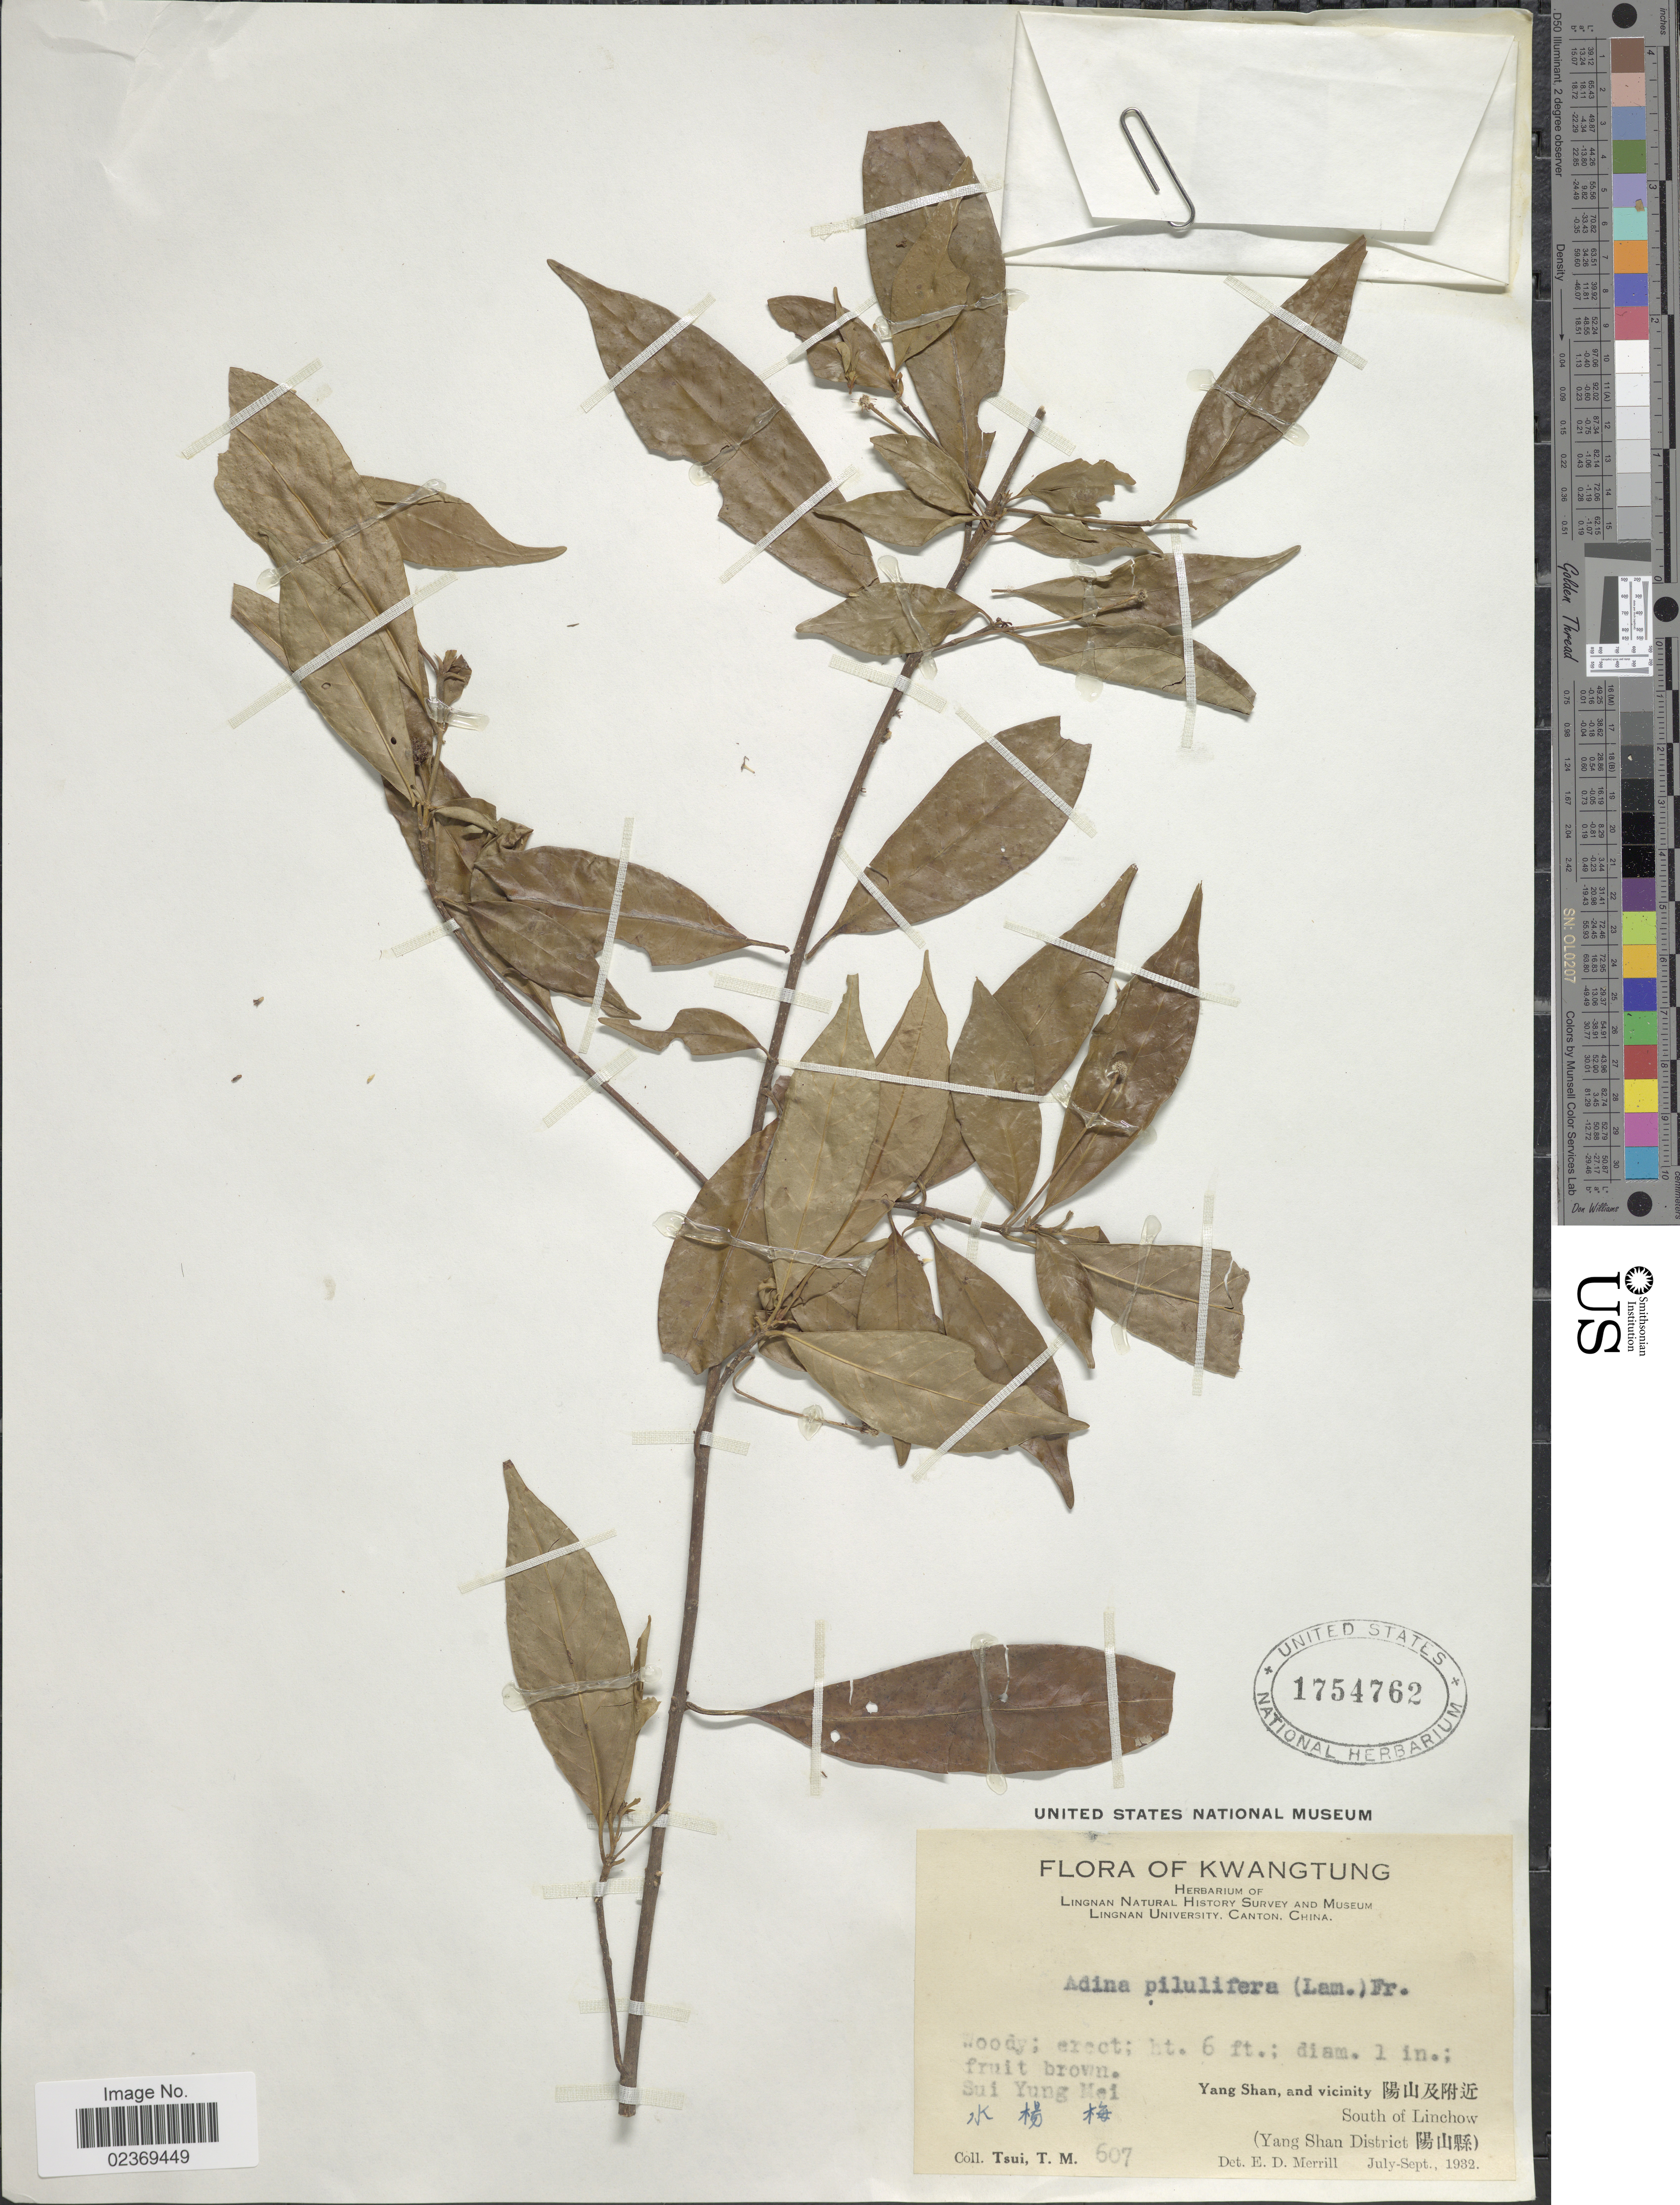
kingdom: Plantae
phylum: Tracheophyta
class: Magnoliopsida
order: Gentianales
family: Rubiaceae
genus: Adina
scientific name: Adina pilulifera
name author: (Lam.) Franch. & Drake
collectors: T. Tsui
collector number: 607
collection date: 1932-07/1932-09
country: China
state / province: Guangdong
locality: Kwangtung, Sui Yung Mei, Yang Shan, and vicinity, South of Linchow (Yang Shan District).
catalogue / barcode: US 1754762